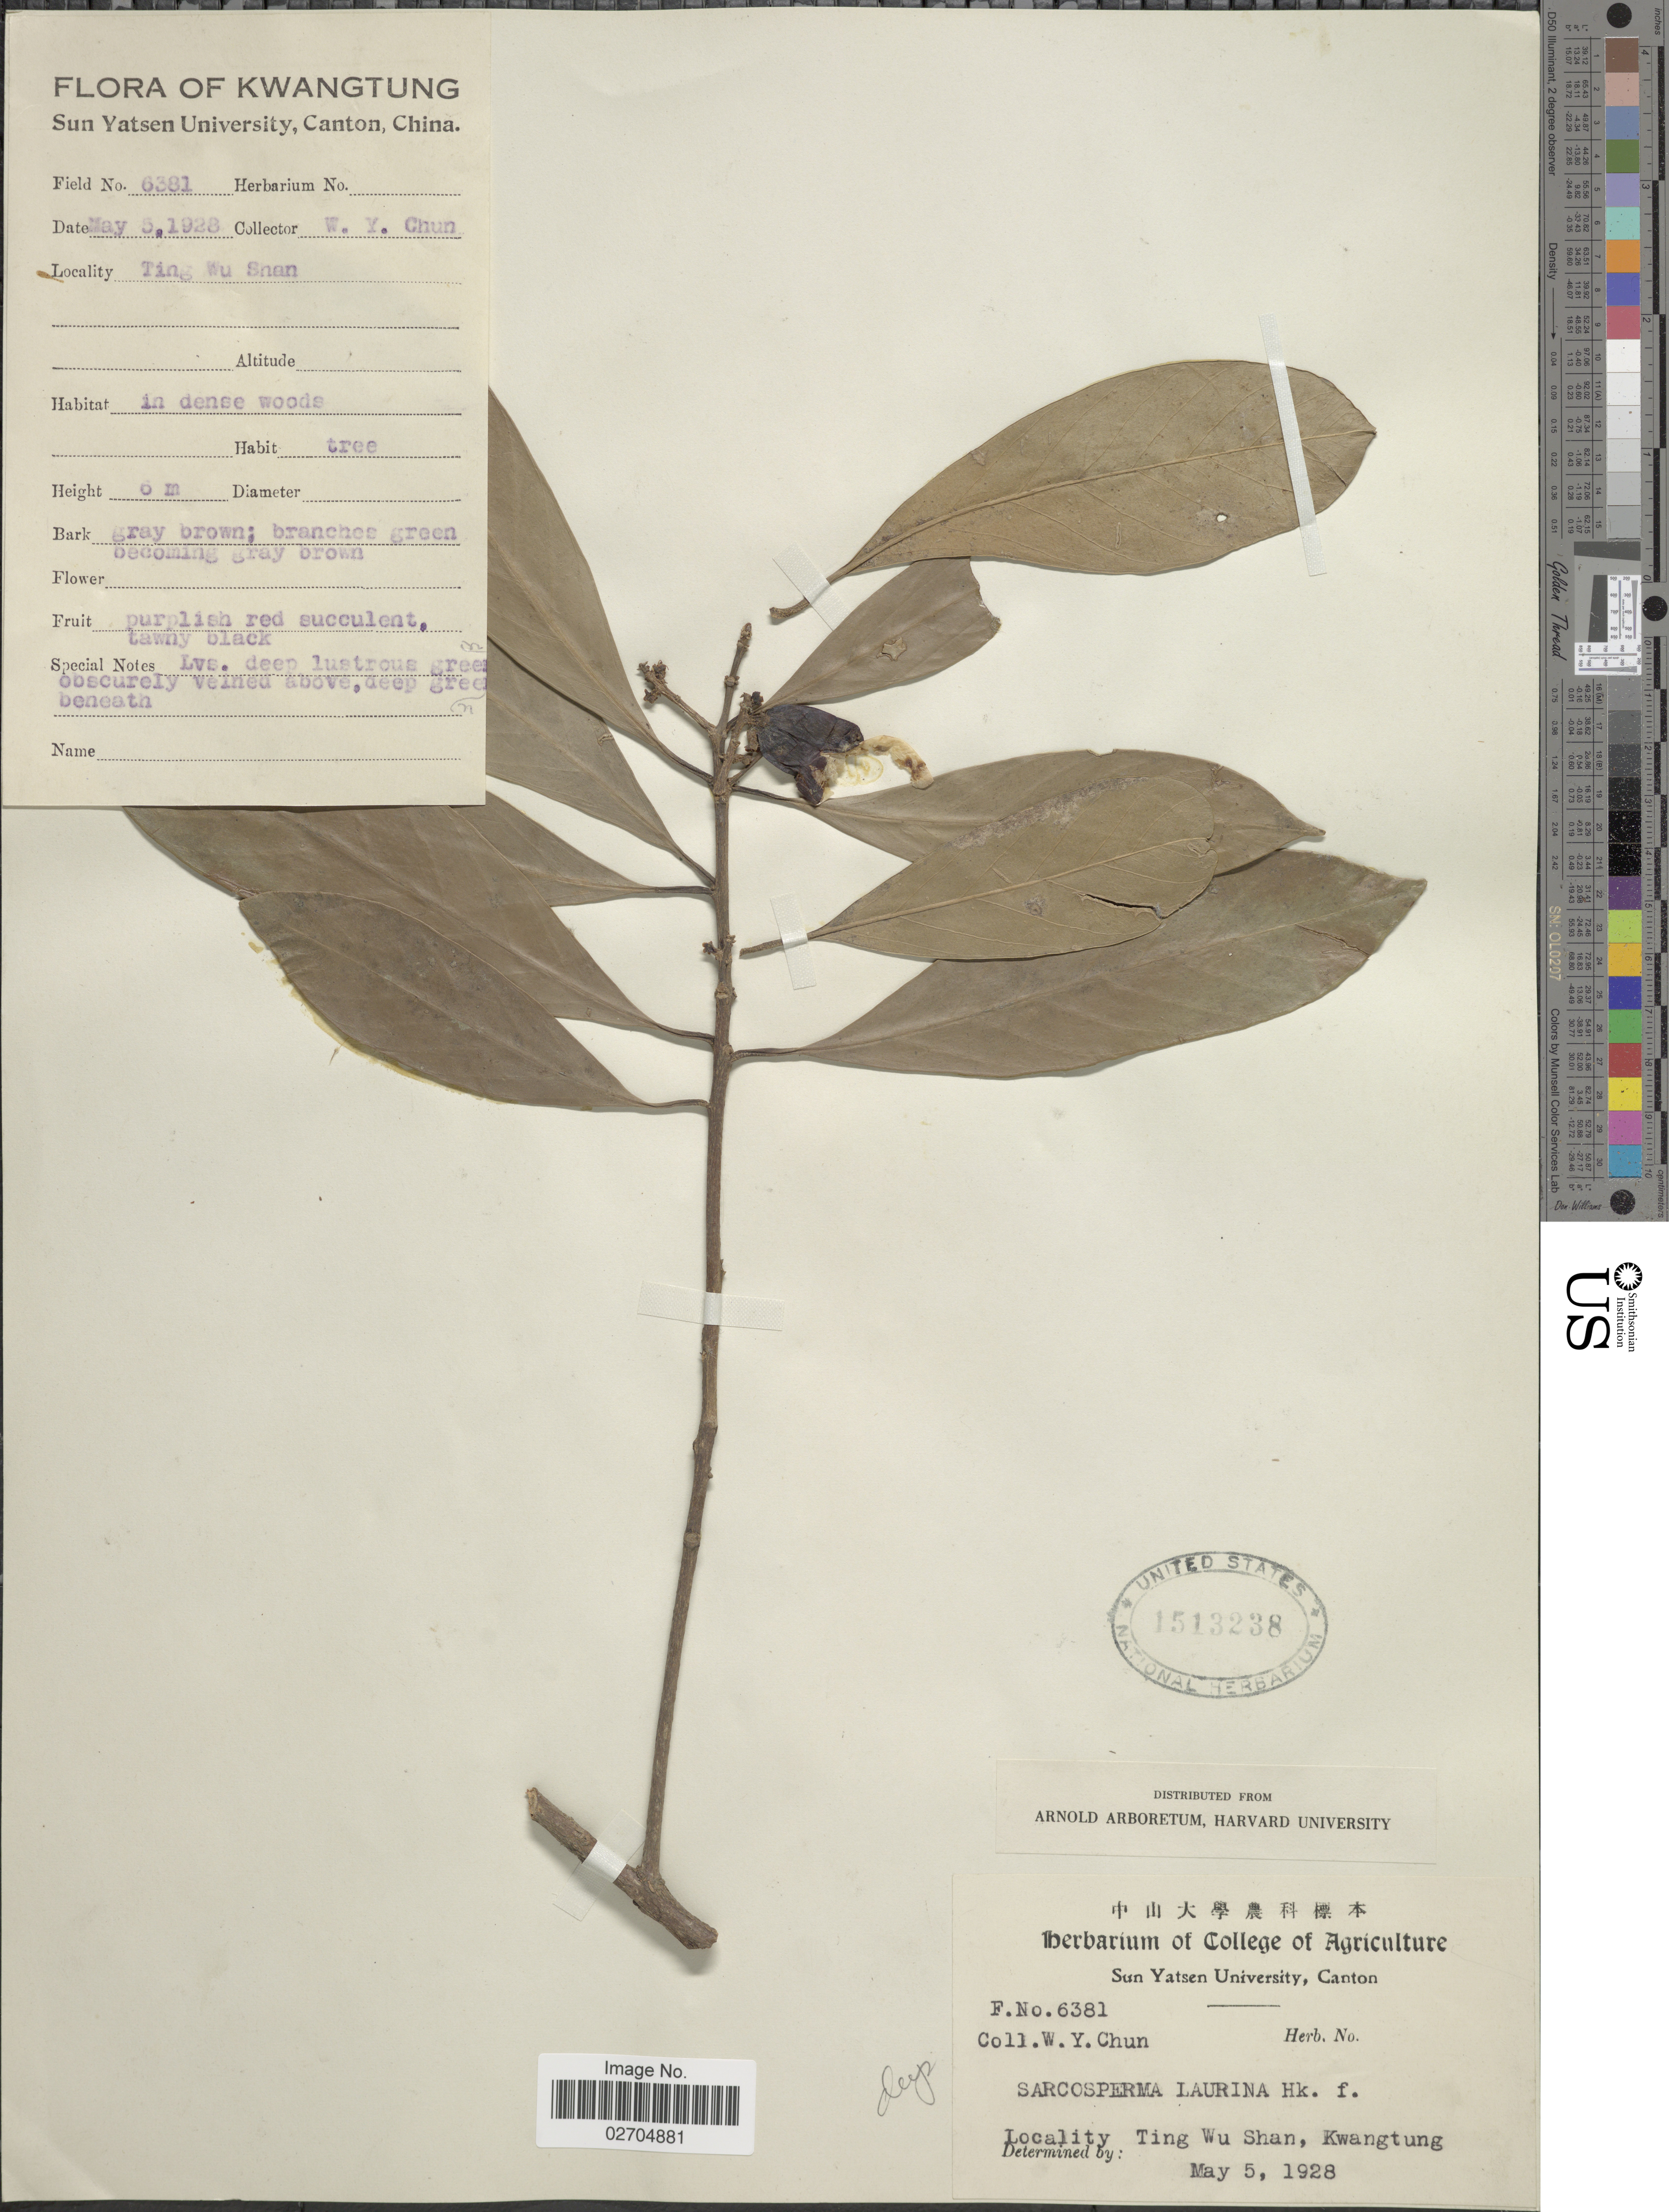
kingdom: Plantae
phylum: Tracheophyta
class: Magnoliopsida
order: Ericales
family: Sapotaceae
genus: Sarcosperma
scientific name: Sarcosperma laurinum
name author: (Benth.) Hook. f.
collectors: W. Y. Chun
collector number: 6381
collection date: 1928-05-05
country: China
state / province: Guangdong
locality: Ting Wu Shan, Kwangtung.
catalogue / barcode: US 1513238